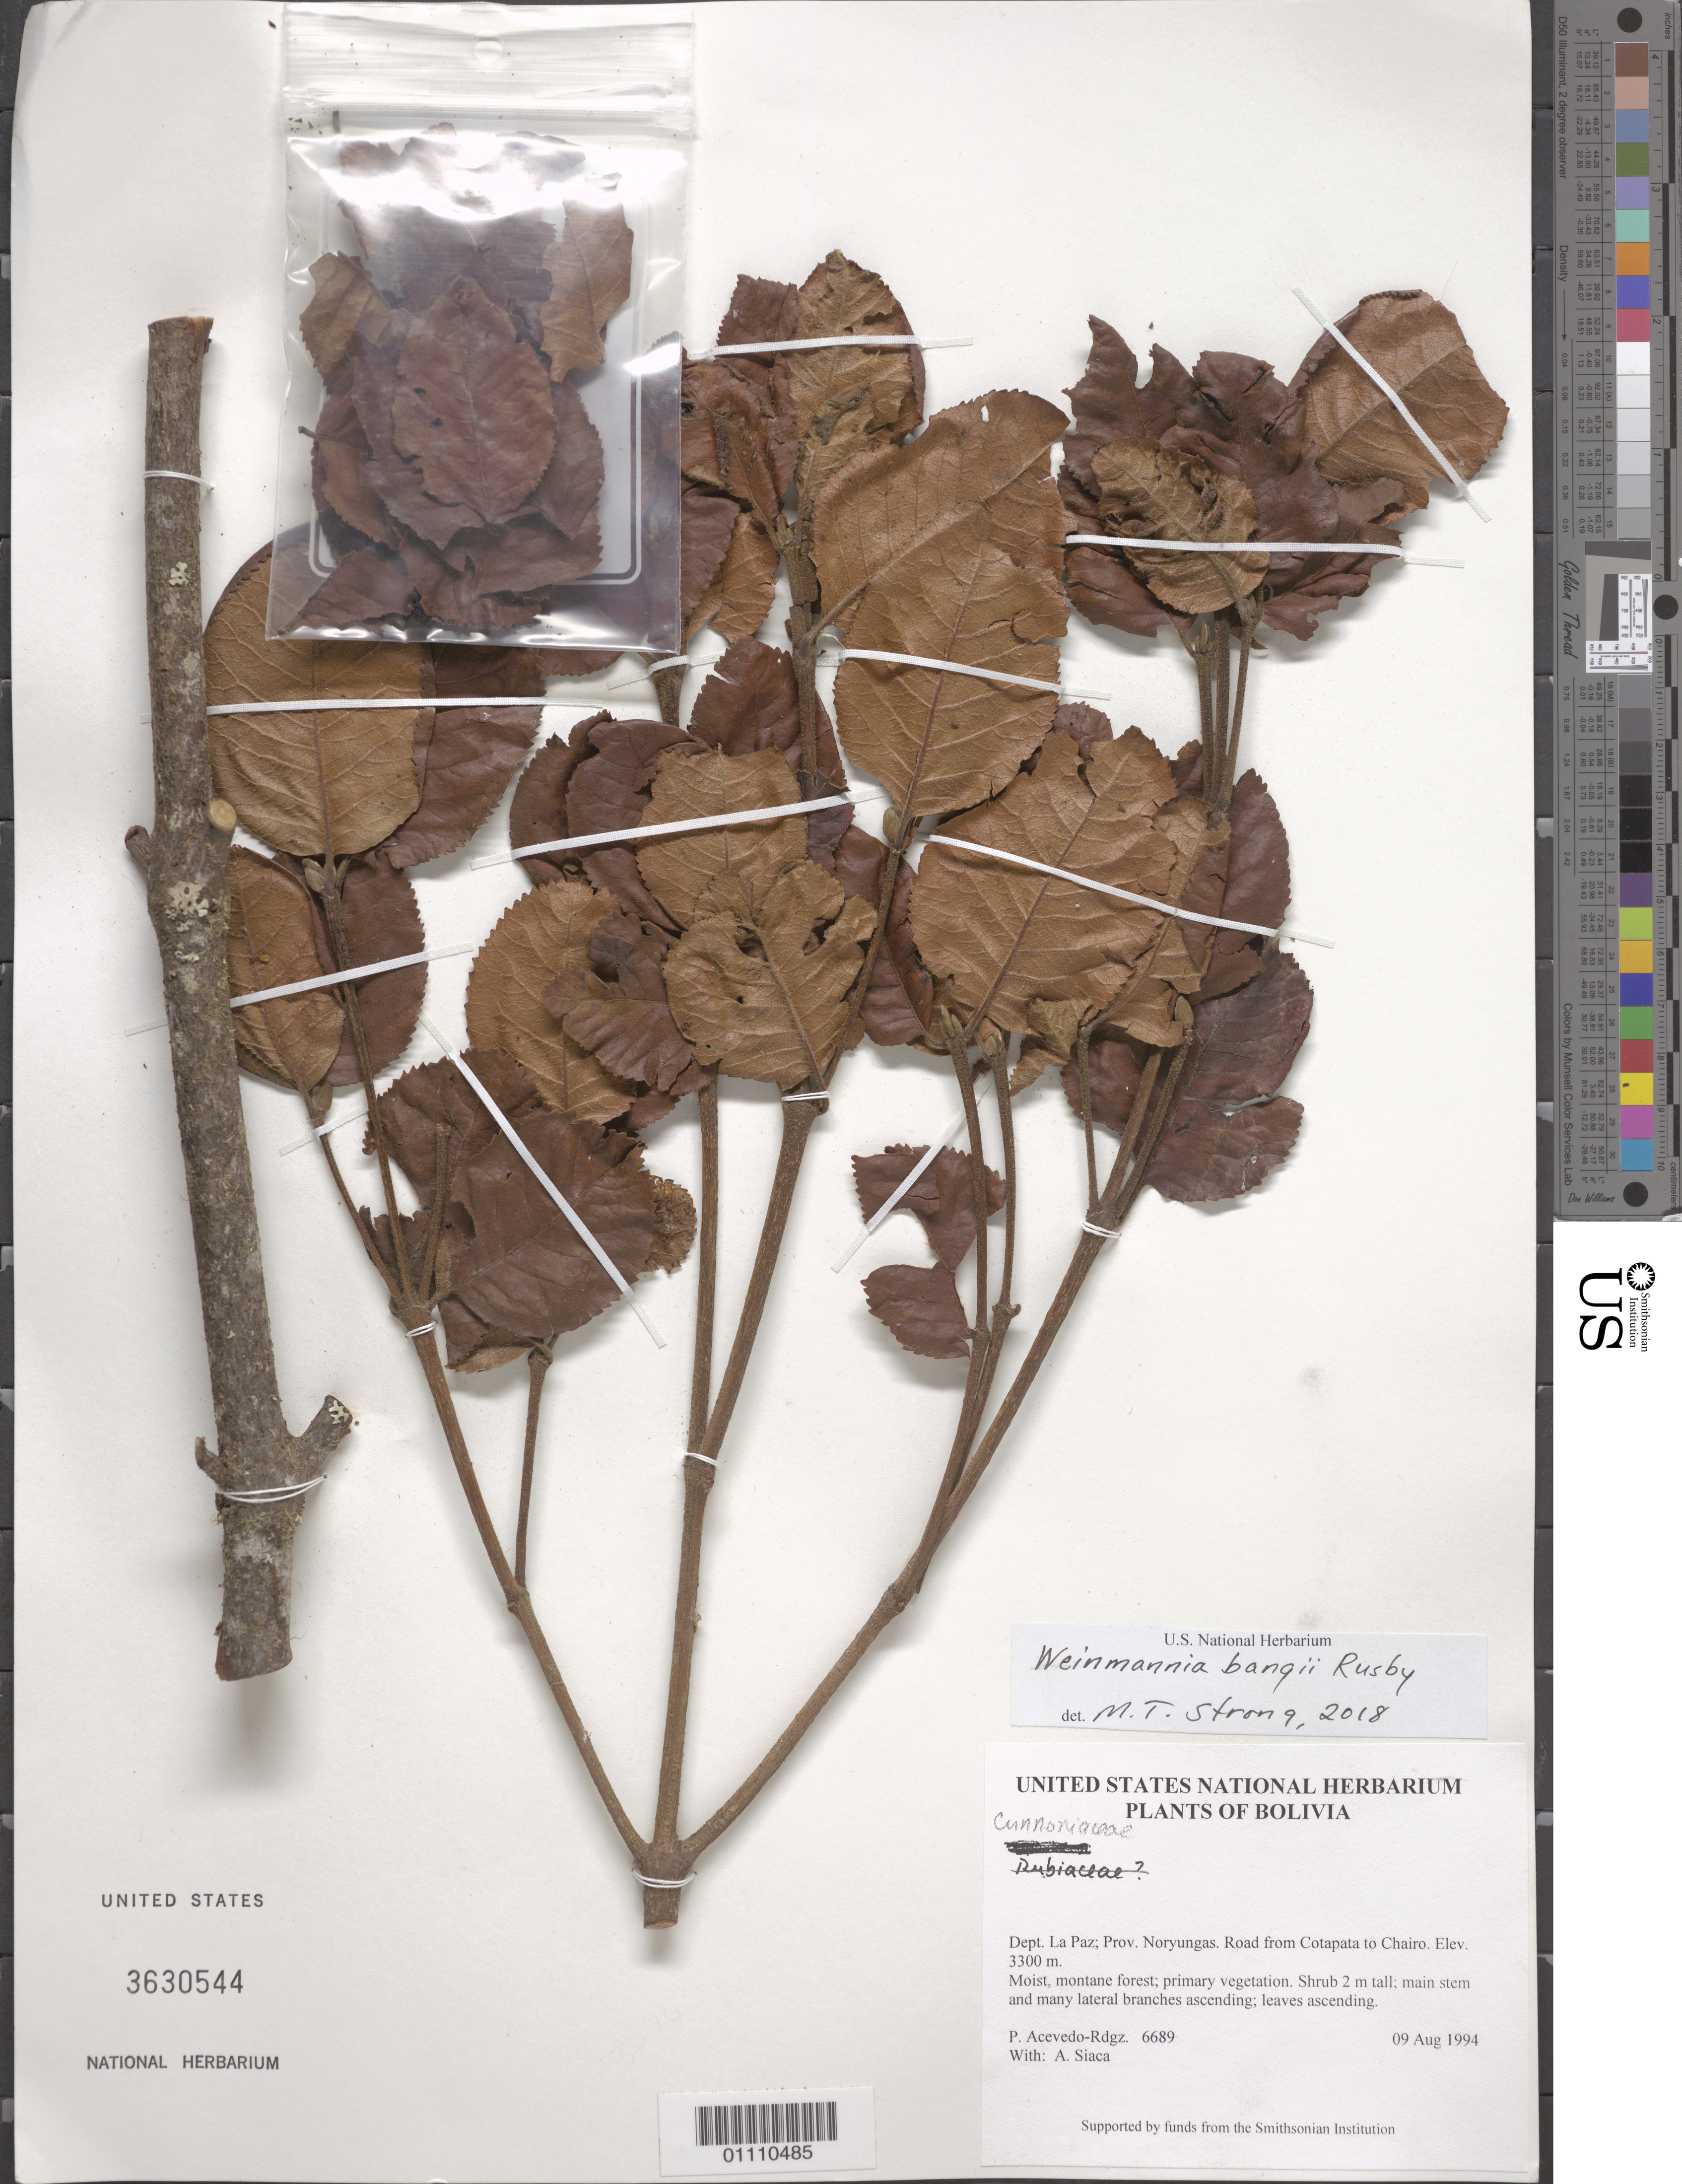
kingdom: Plantae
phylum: Tracheophyta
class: Magnoliopsida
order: Oxalidales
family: Cunoniaceae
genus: Weinmannia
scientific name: Weinmannia bangii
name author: Rusby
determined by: Strong, Mark T., (BOT), Smithsonian Institution - National Museum of Natural History (UNITED STATES)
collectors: P. Acevedo-Rodr. & A. Siaca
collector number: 6689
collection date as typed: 09 Aug 1994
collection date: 1994-08-09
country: Bolivia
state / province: La Paz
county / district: Noryungas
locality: Depart. La Paz; Prov. Noryungas. Road from Cotapata to Chairo.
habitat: Moist, montane forest; primary vegetation.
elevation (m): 3300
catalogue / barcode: US 3630544